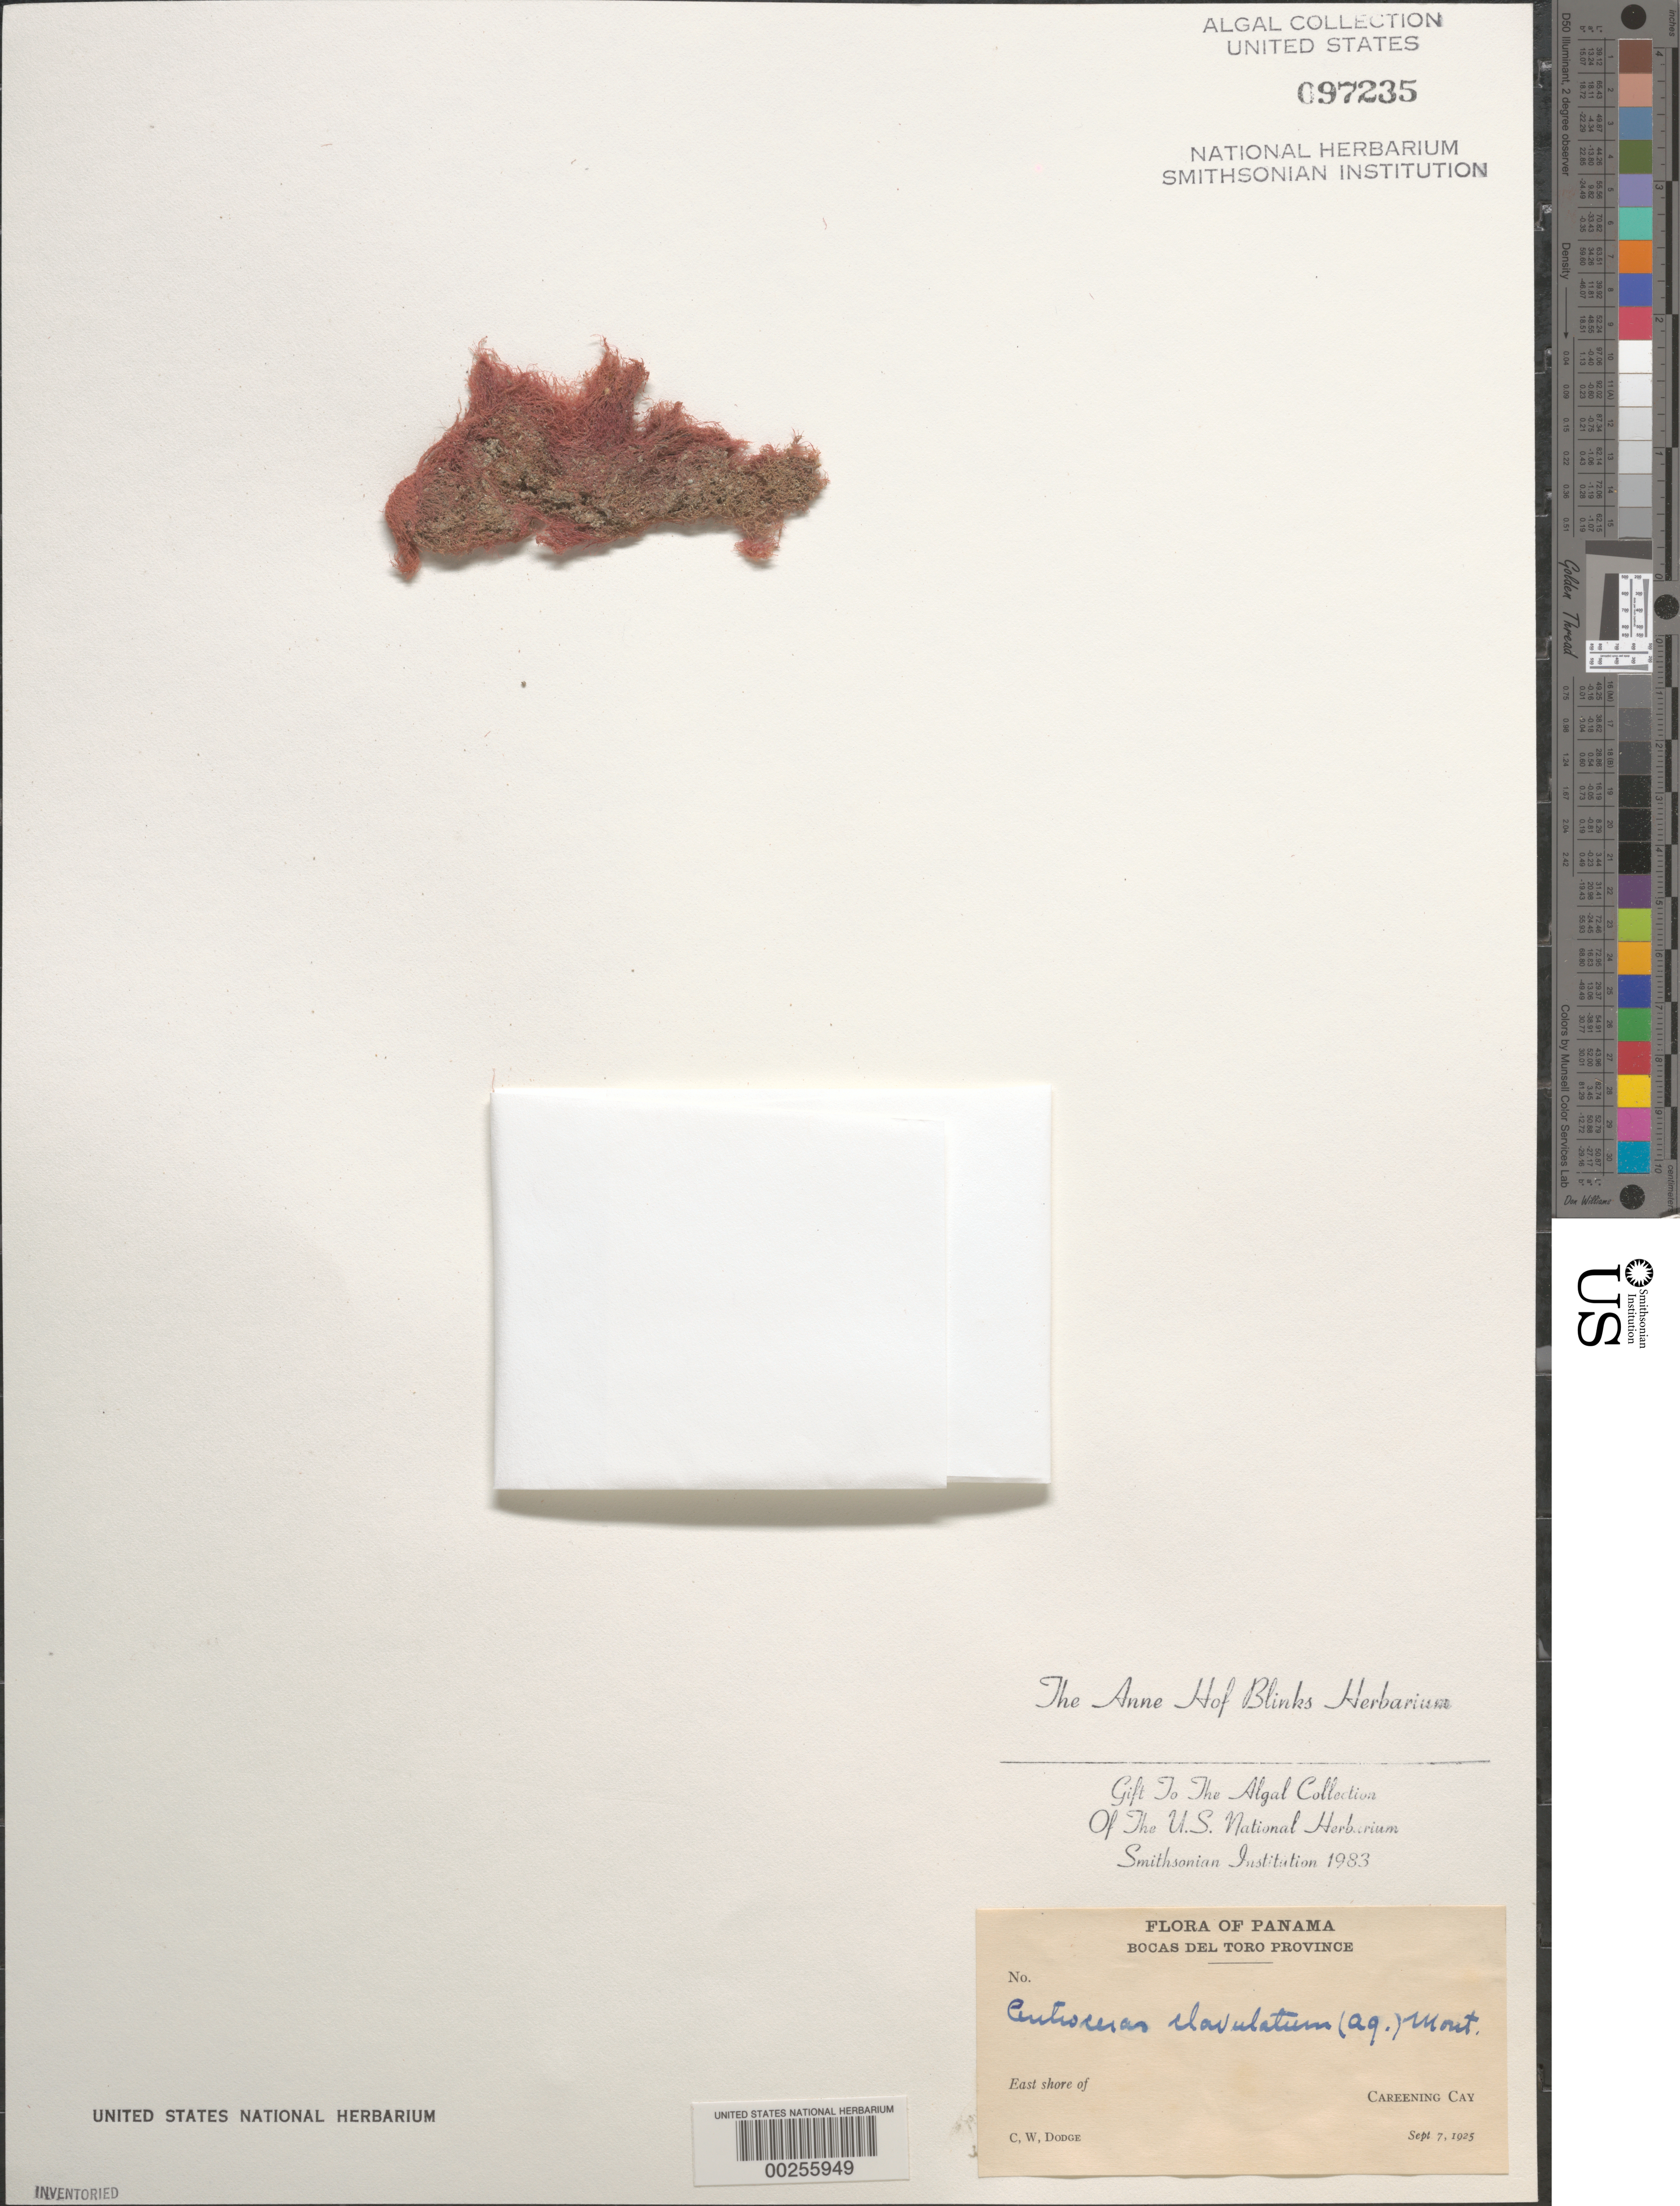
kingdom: Plantae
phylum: Rhodophyta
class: Florideophyceae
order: Ceramiales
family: Ceramiaceae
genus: Centroceras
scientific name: Centroceras clavulatum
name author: (C. Agardh) Mont.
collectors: C. Dodge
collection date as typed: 07 Sep 1925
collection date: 1925-09-07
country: Panama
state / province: Bocas del Toro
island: Careening Cay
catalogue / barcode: US 97235